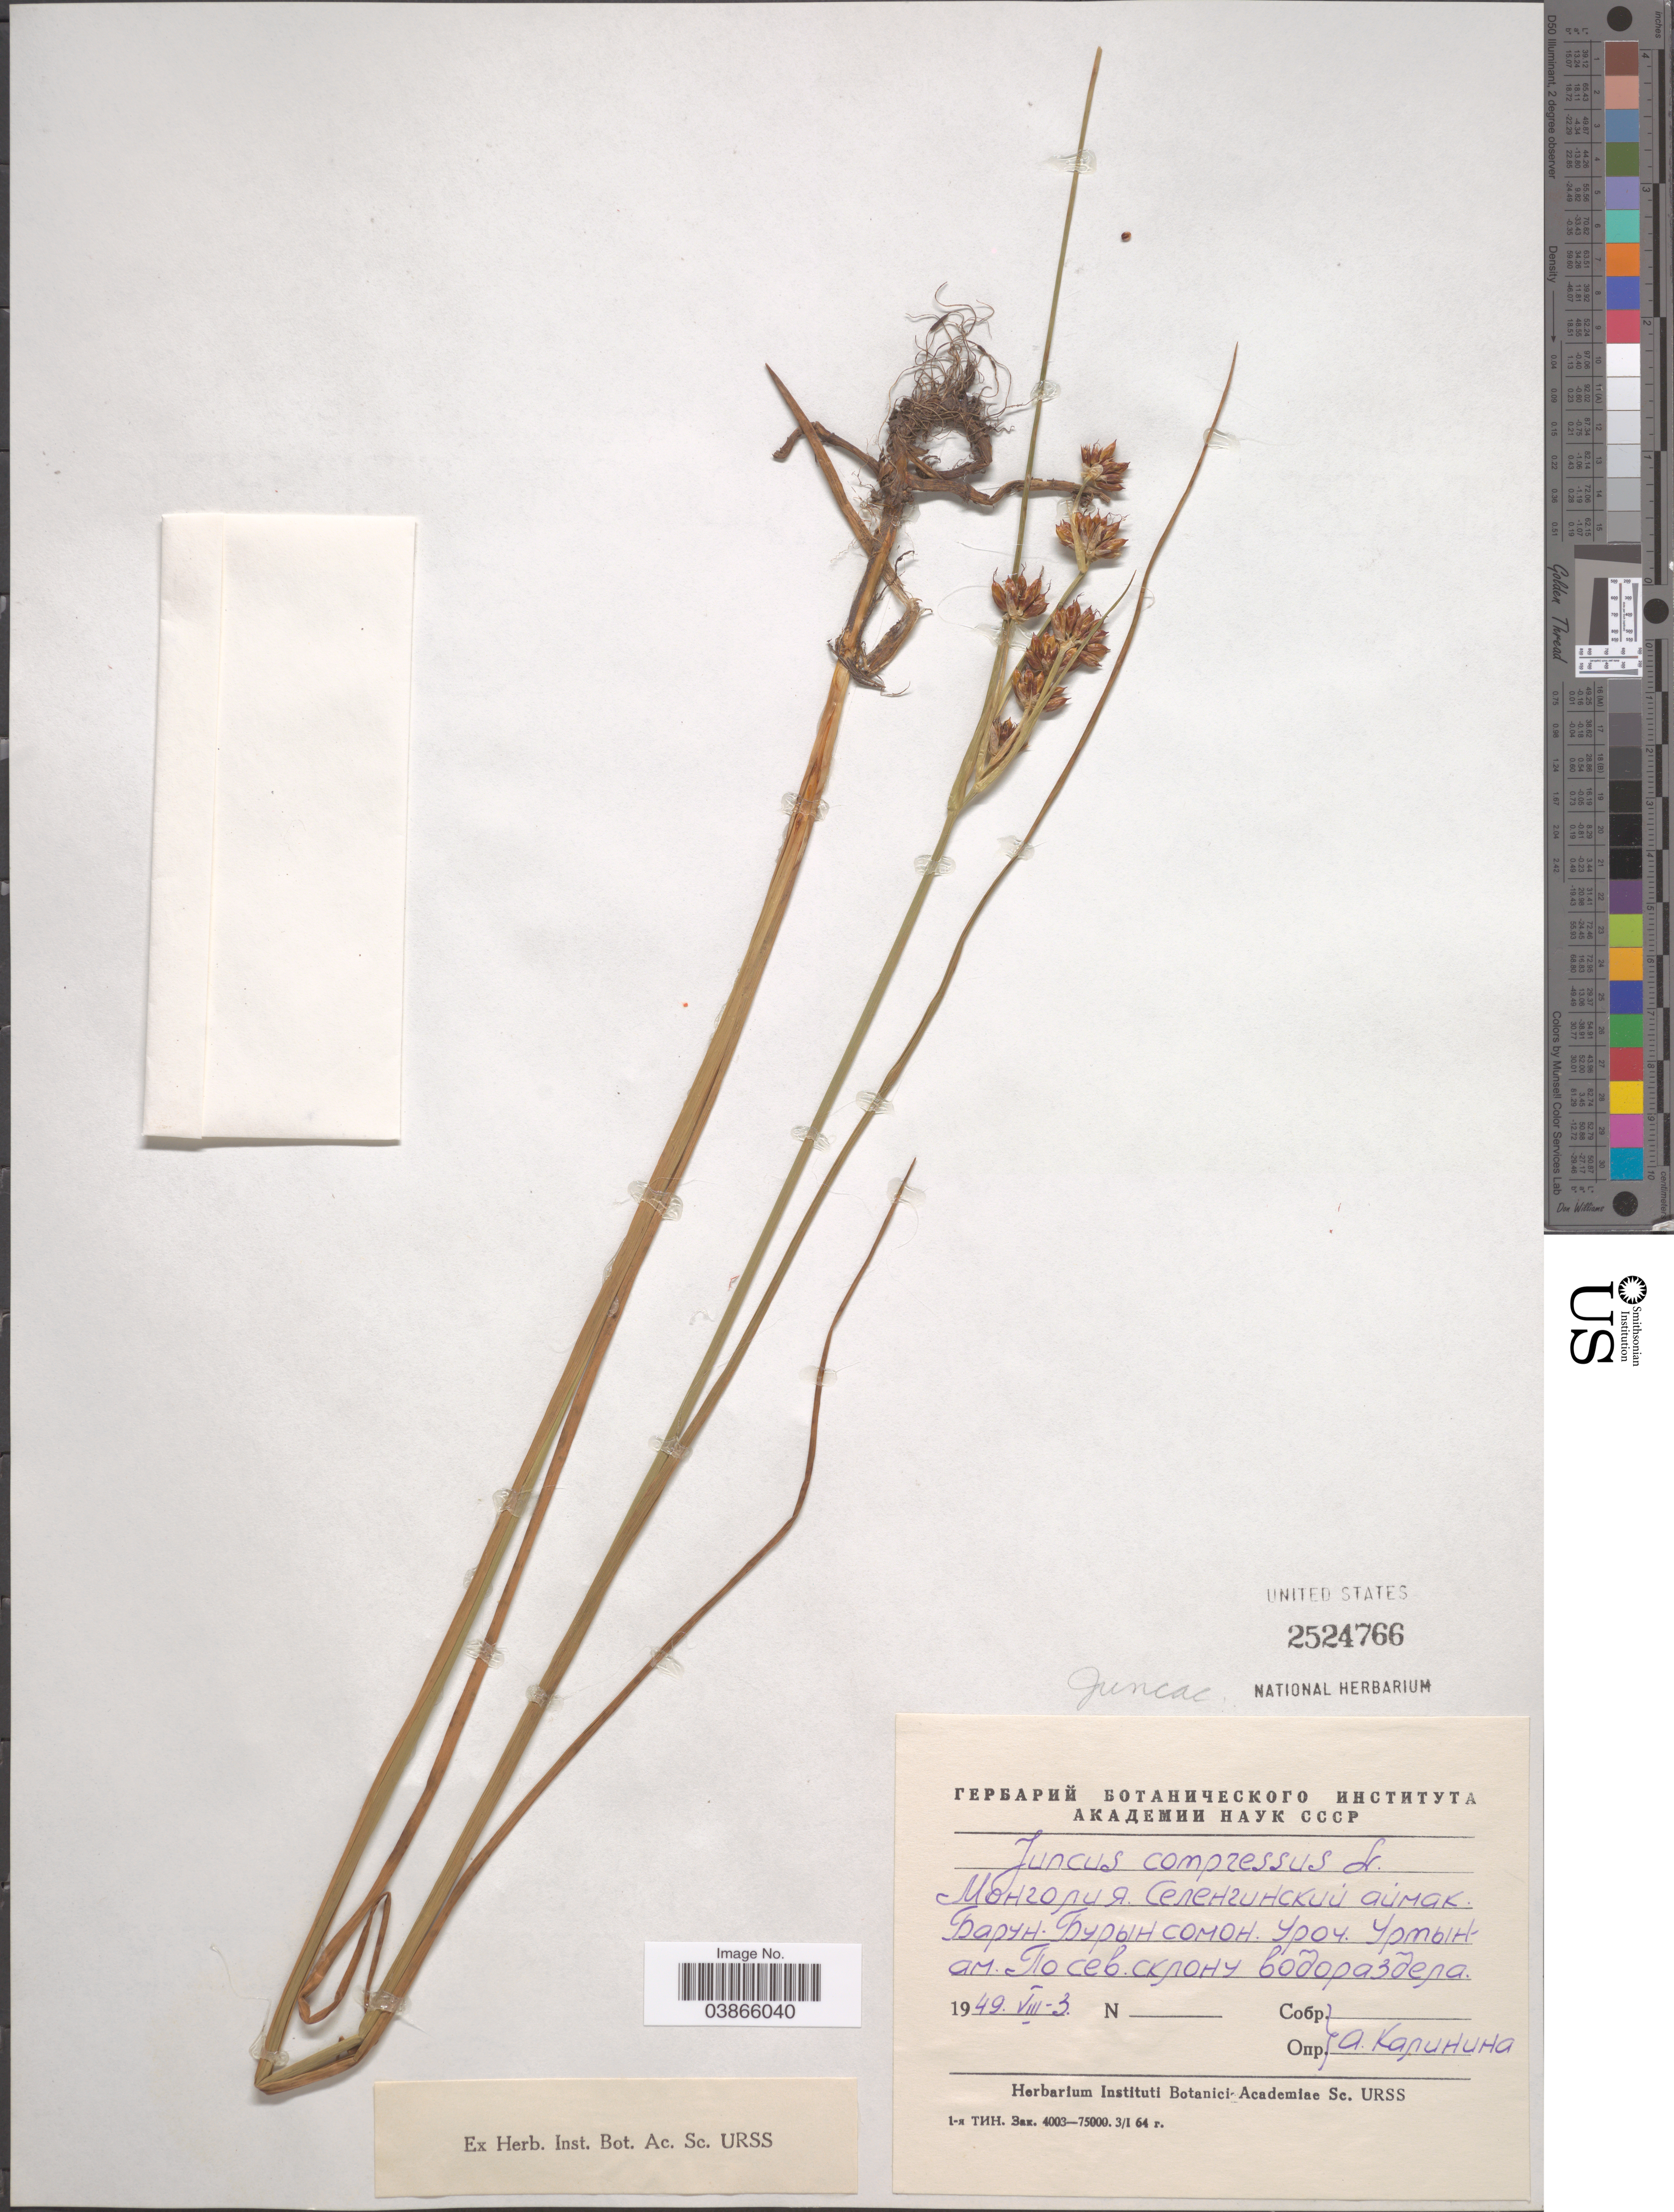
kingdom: Plantae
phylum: Tracheophyta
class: Liliopsida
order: Poales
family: Juncaceae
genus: Juncus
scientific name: Juncus compressus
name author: Jacq.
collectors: A. Kalinina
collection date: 1949-08-03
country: Mongolia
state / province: Selenge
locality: Baruunbüren sum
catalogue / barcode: US 2524766